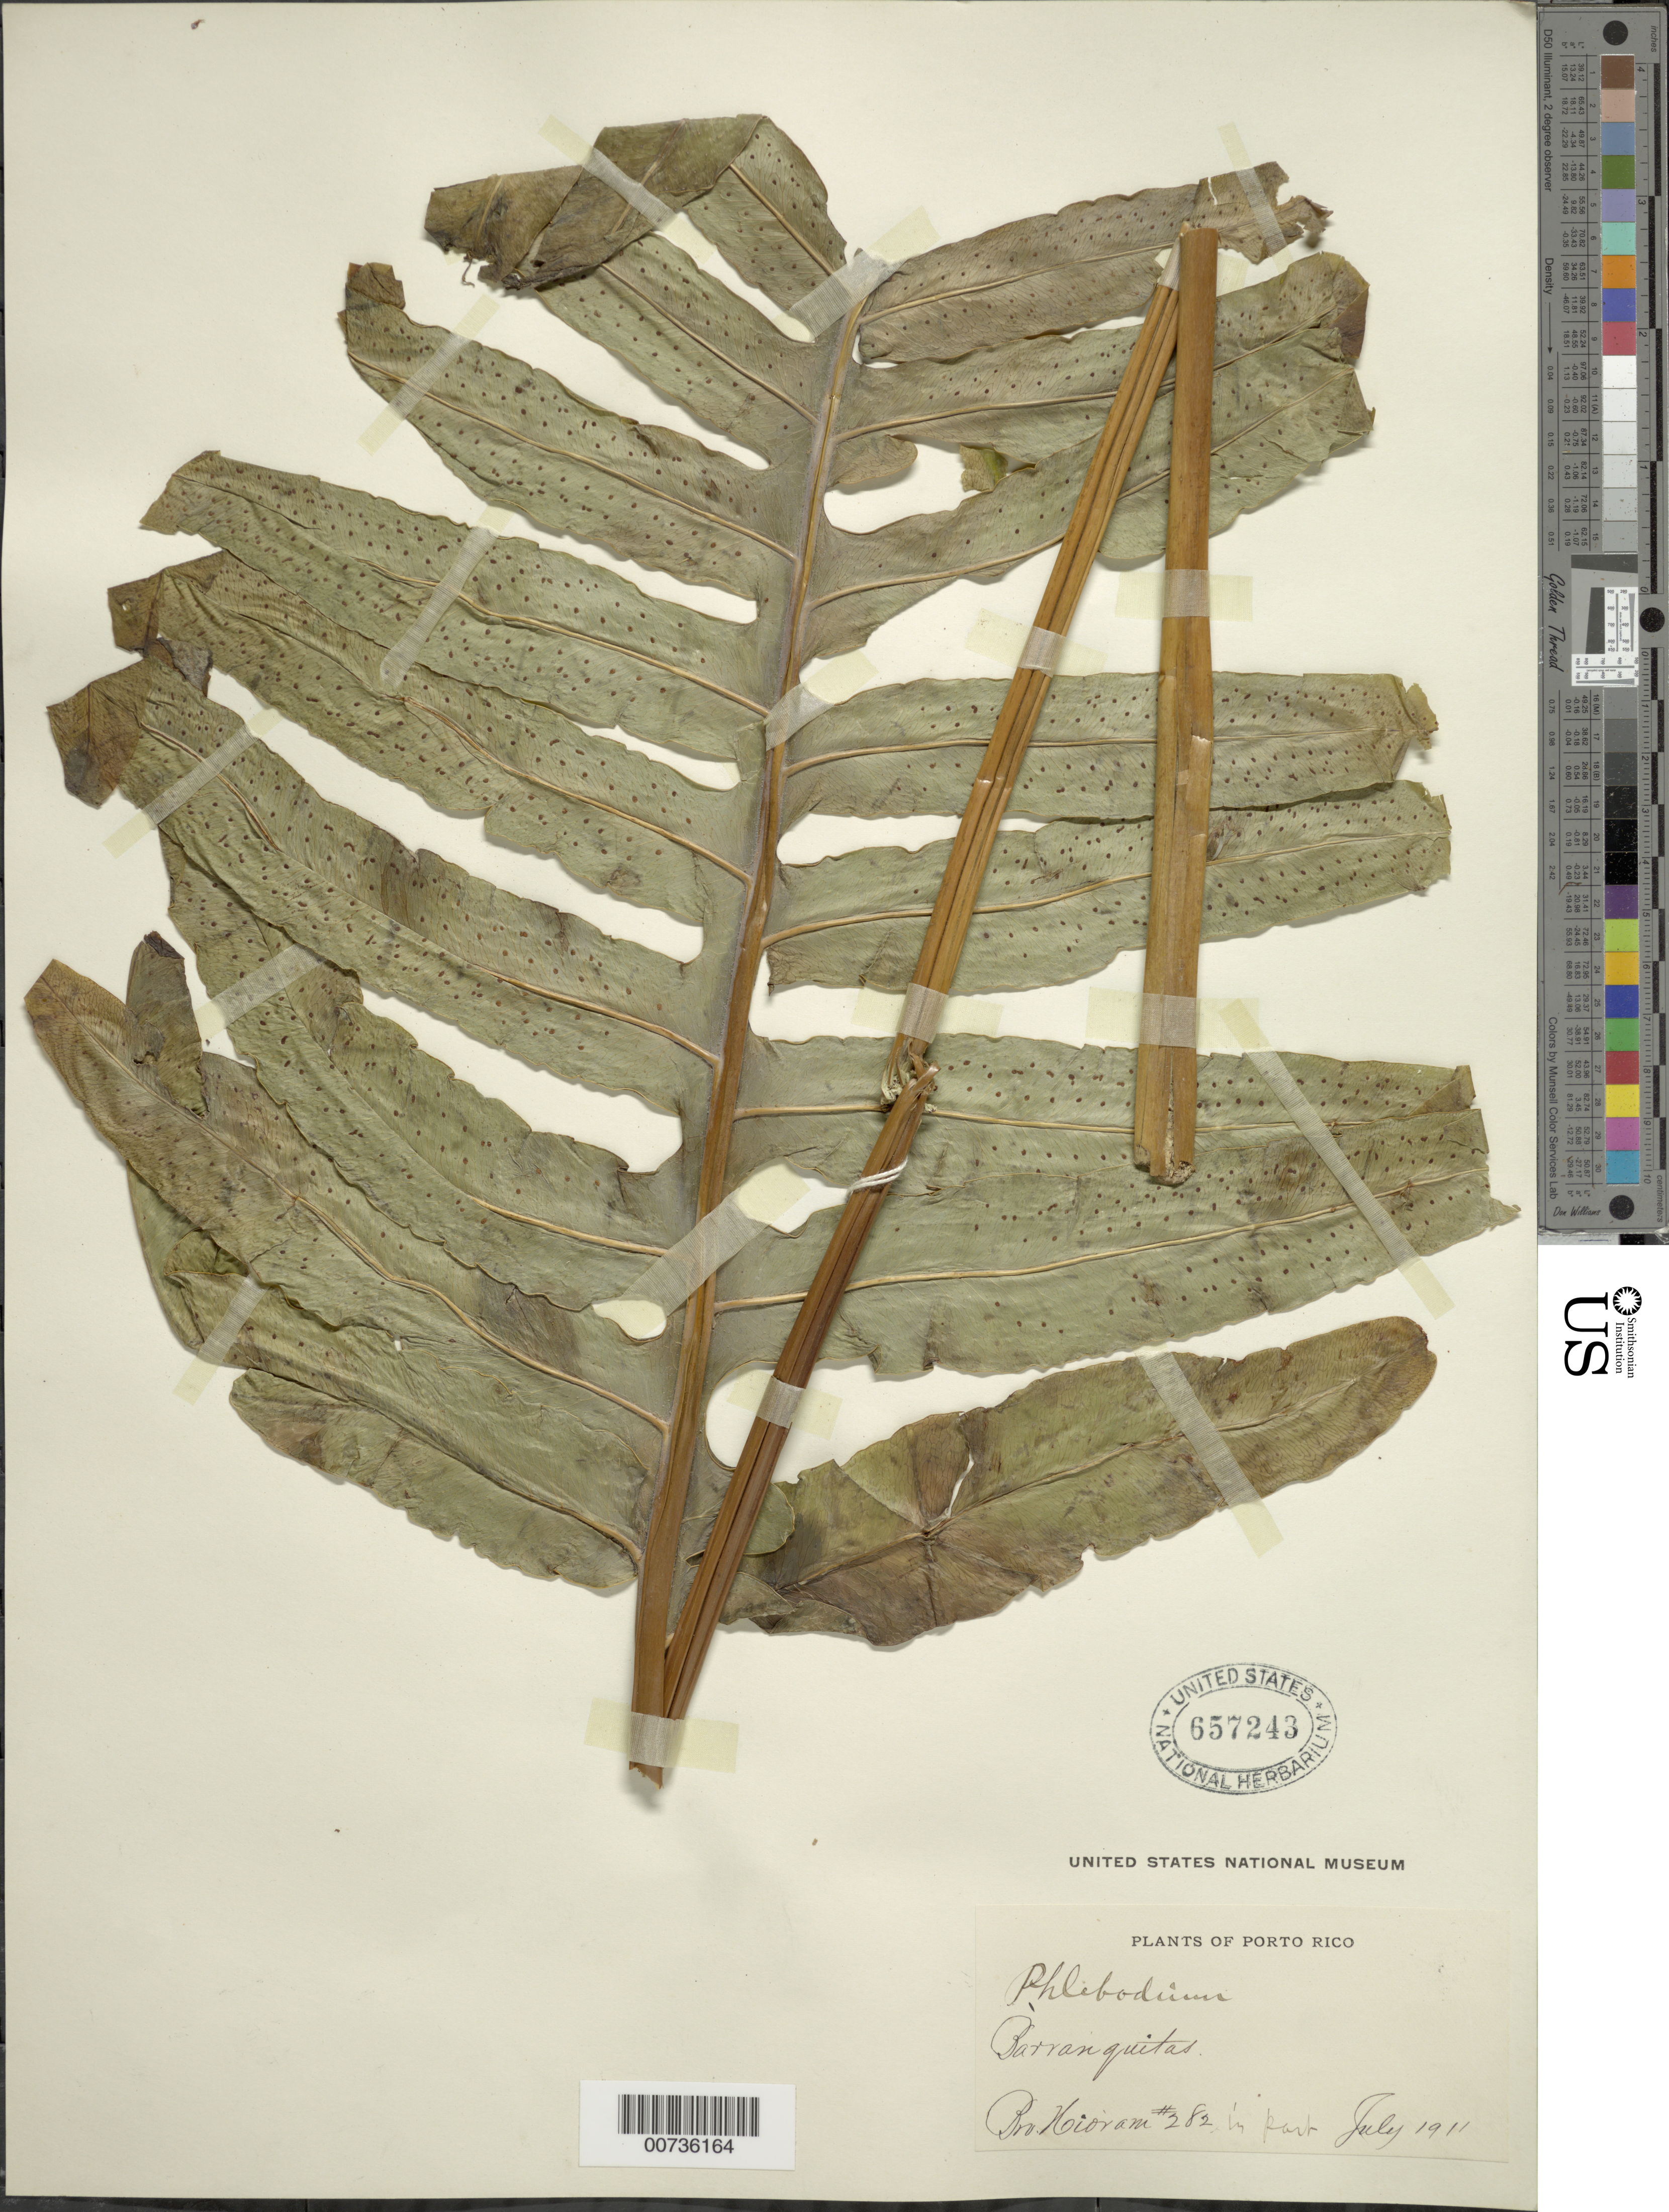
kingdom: Plantae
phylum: Tracheophyta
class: Polypodiopsida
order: Polypodiales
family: Polypodiaceae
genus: Phlebodium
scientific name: Phlebodium aureum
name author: (L.) J. Sm.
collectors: Bro. Hioram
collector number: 282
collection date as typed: Jul 1911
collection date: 1911-07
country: Puerto Rico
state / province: Barranquitas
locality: Barranquitas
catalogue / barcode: US 657243